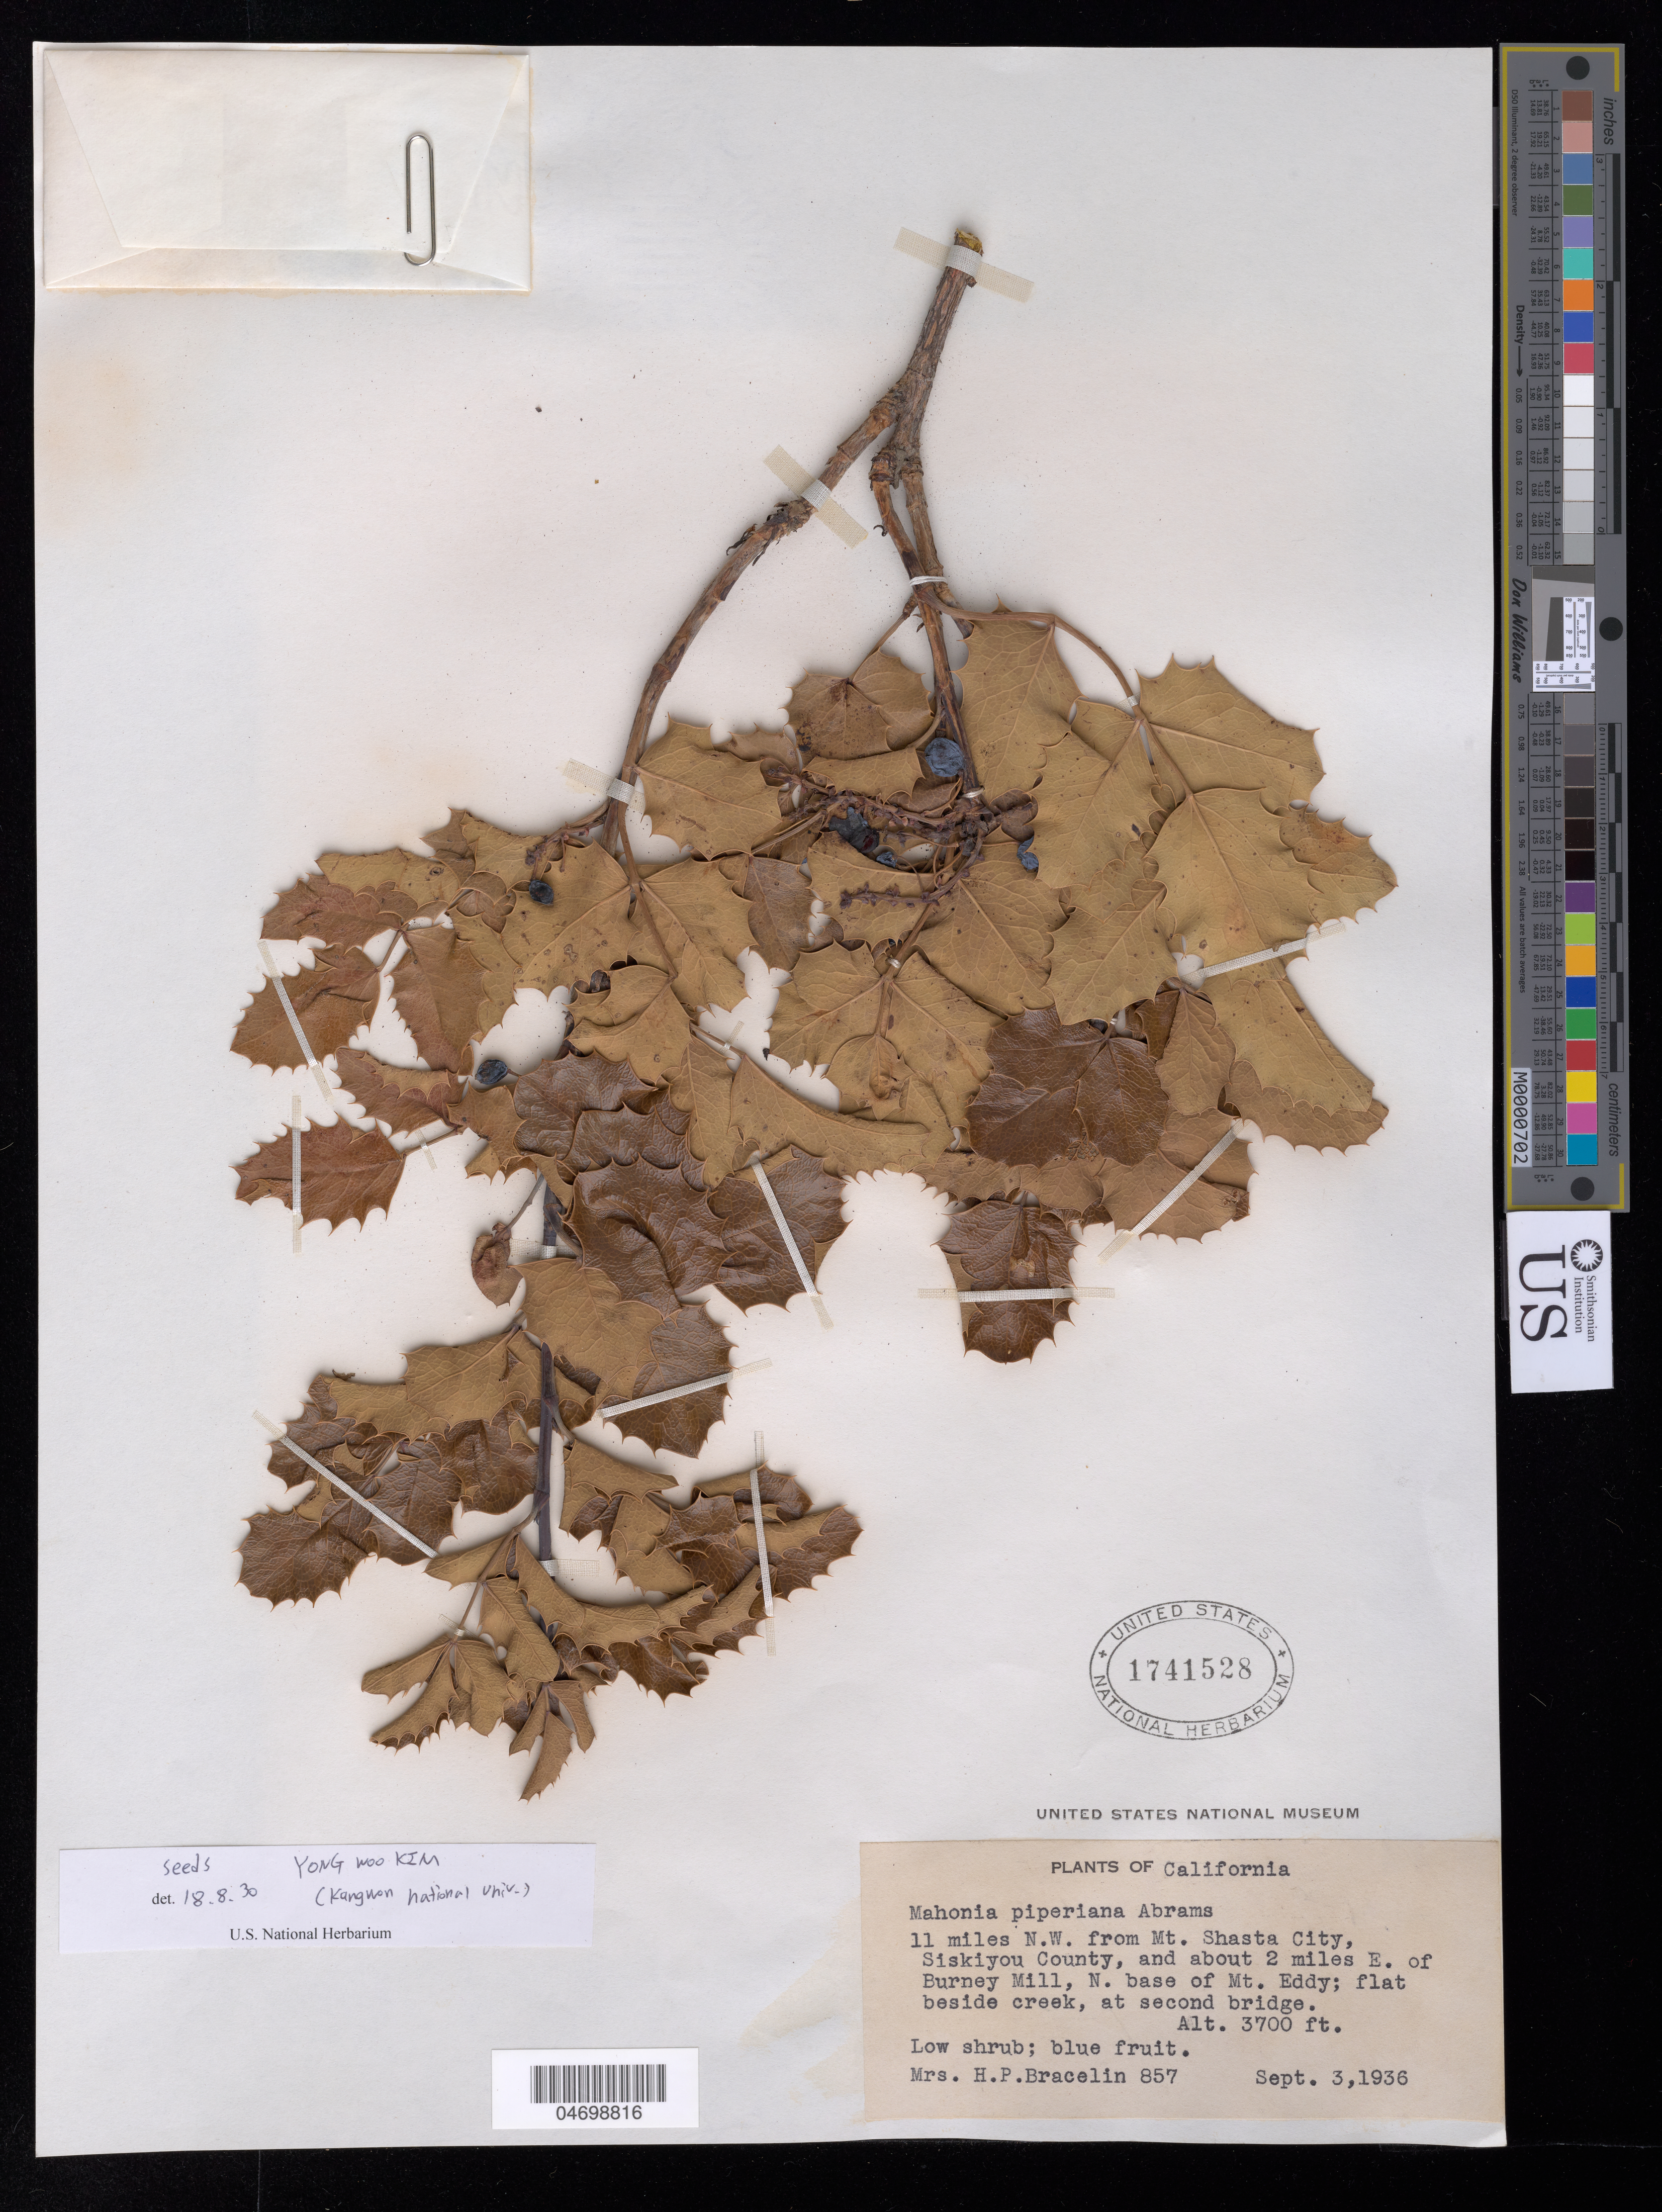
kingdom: Plantae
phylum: Tracheophyta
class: Magnoliopsida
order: Ranunculales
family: Berberidaceae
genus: Mahonia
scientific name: Mahonia piperiana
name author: Abrams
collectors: H. Bracelin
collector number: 857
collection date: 1936-09-03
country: United States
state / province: California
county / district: Siskiyou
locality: Siskyou Co., 11 miles NW of Mt. Shasta City, and about 2 miles east of Burney Mill, north base of Mt. Eddy.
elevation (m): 1128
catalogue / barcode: US 1741528